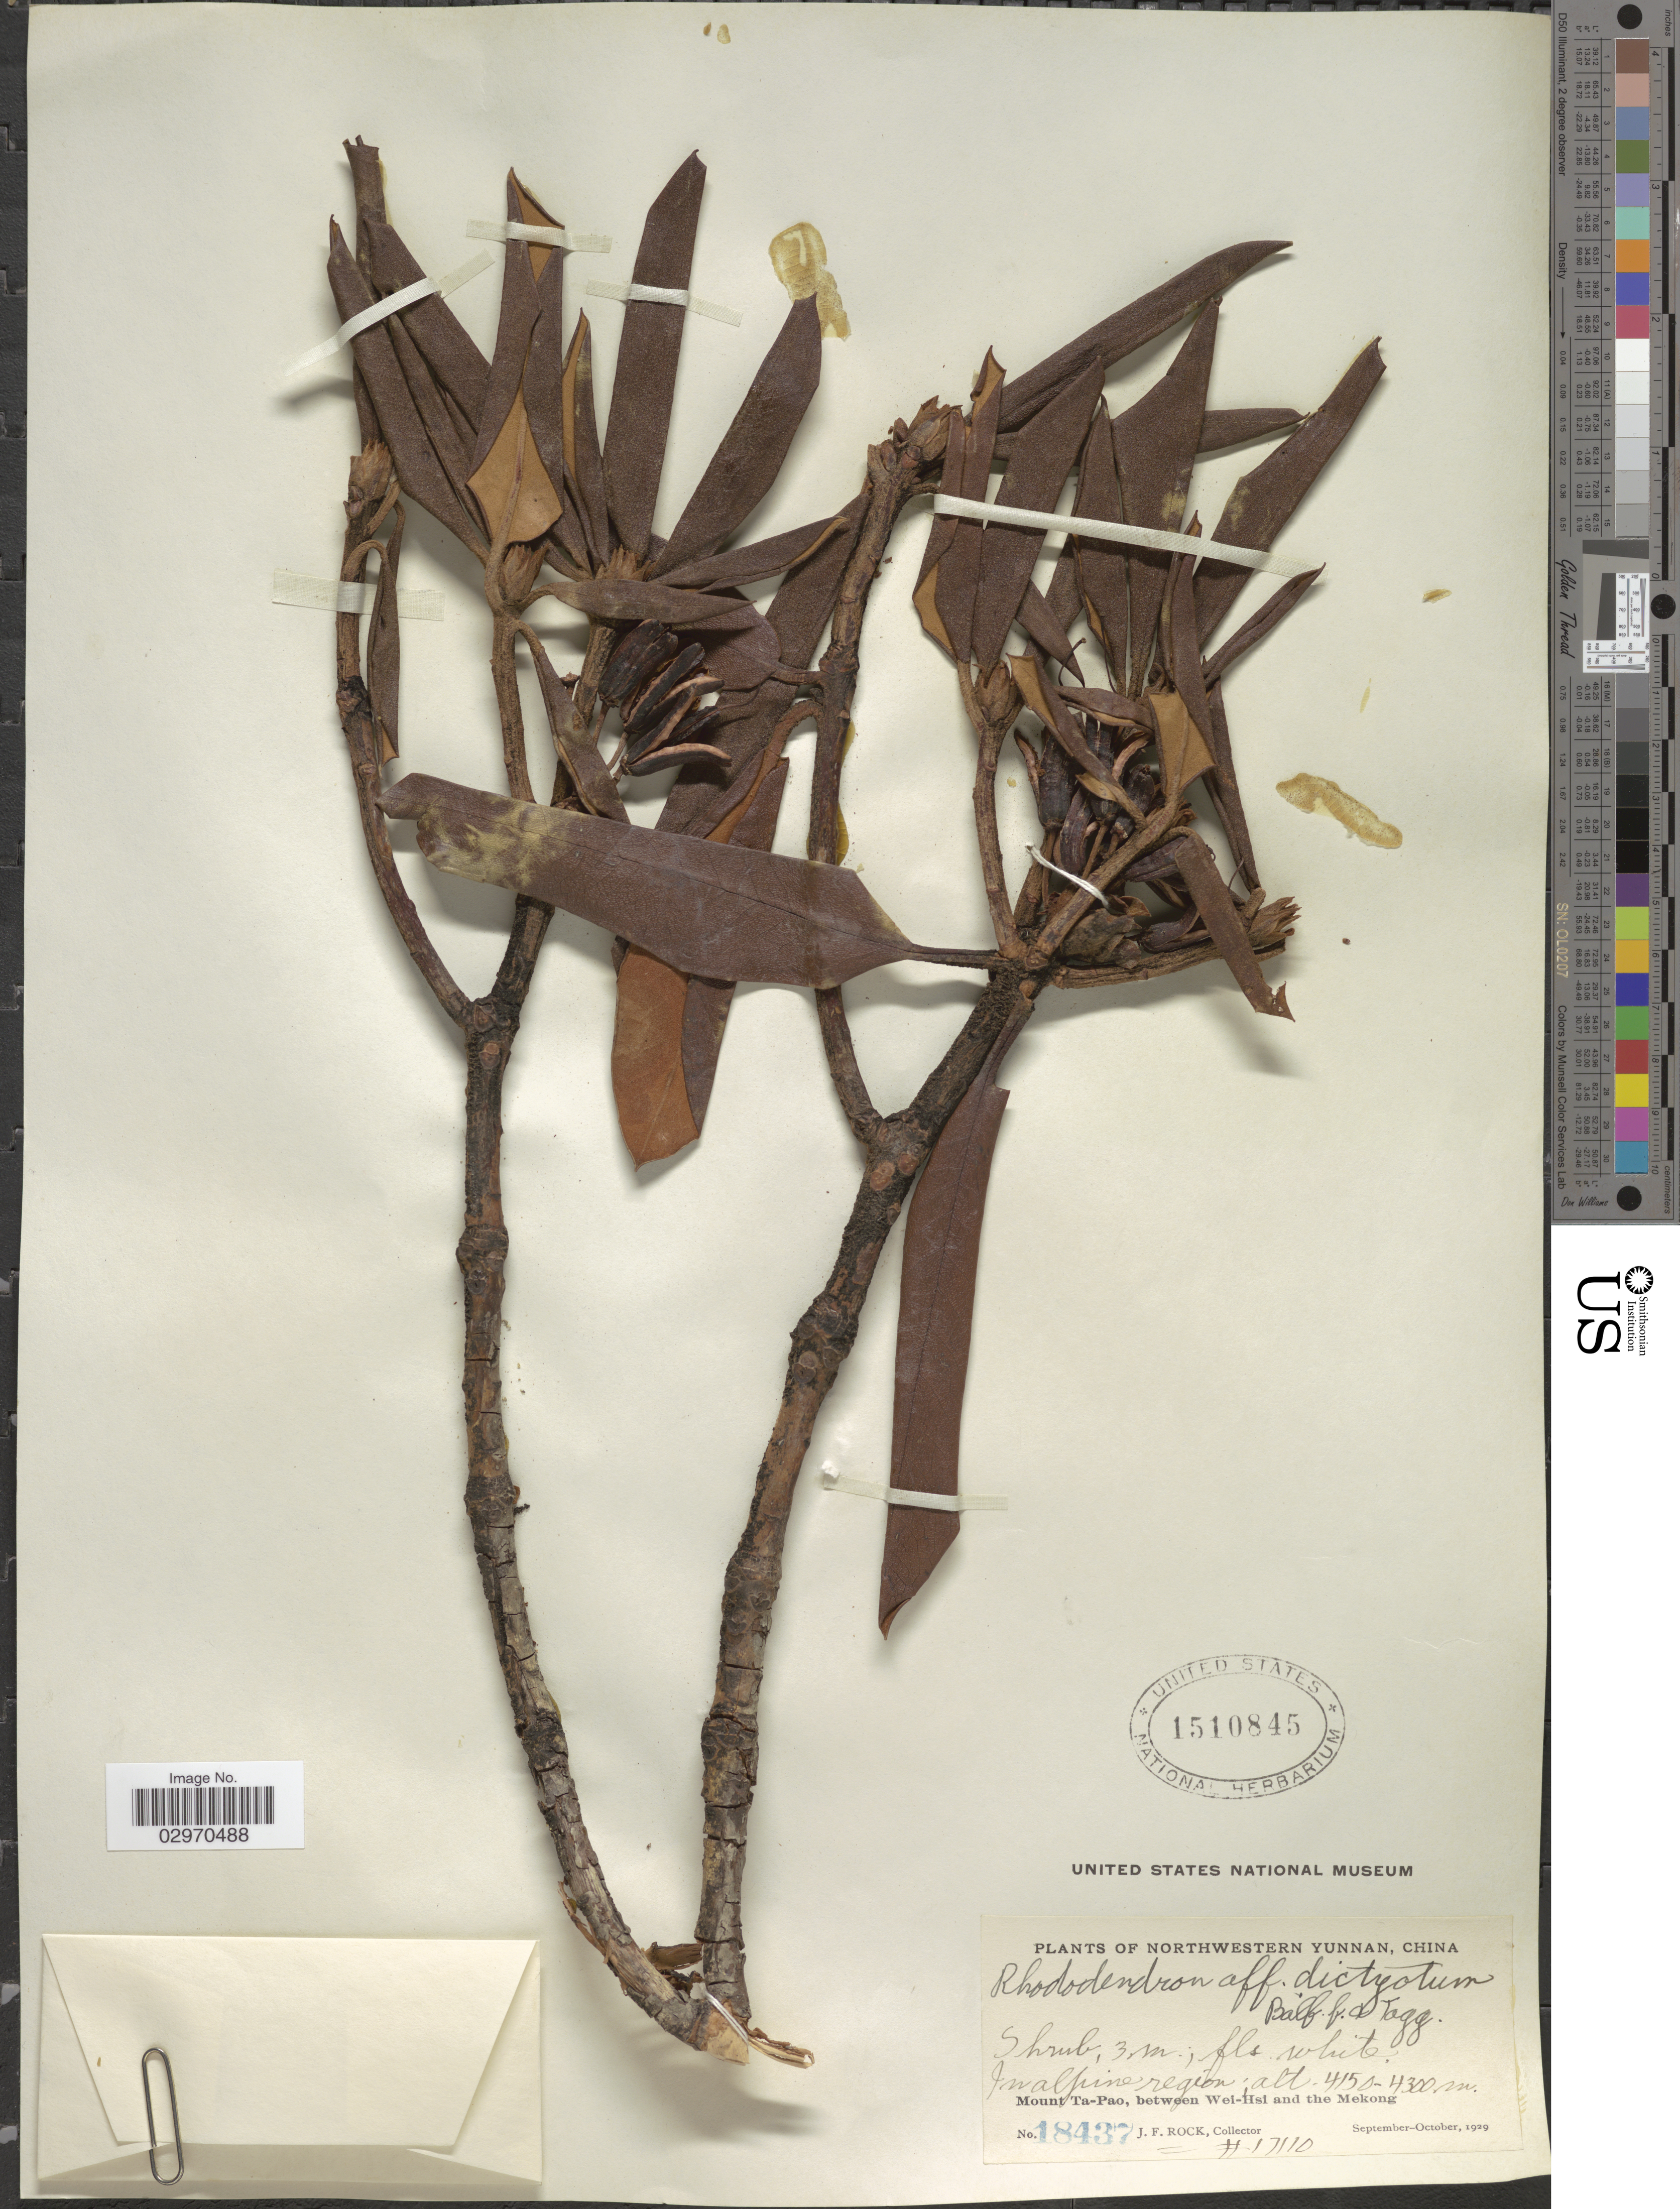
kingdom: Plantae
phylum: Tracheophyta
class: Magnoliopsida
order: Ericales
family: Ericaceae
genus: Rhododendron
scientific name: Rhododendron dictyotum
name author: Balf. f. ex Tagg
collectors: J. Rock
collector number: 18437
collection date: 1929-09/1929-10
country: China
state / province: Yunnan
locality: Northwestern Yunnan. In alpine region. Mount Ta-Pao, between Wei-Hsi and the Mekong.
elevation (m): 4150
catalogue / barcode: US 1510845